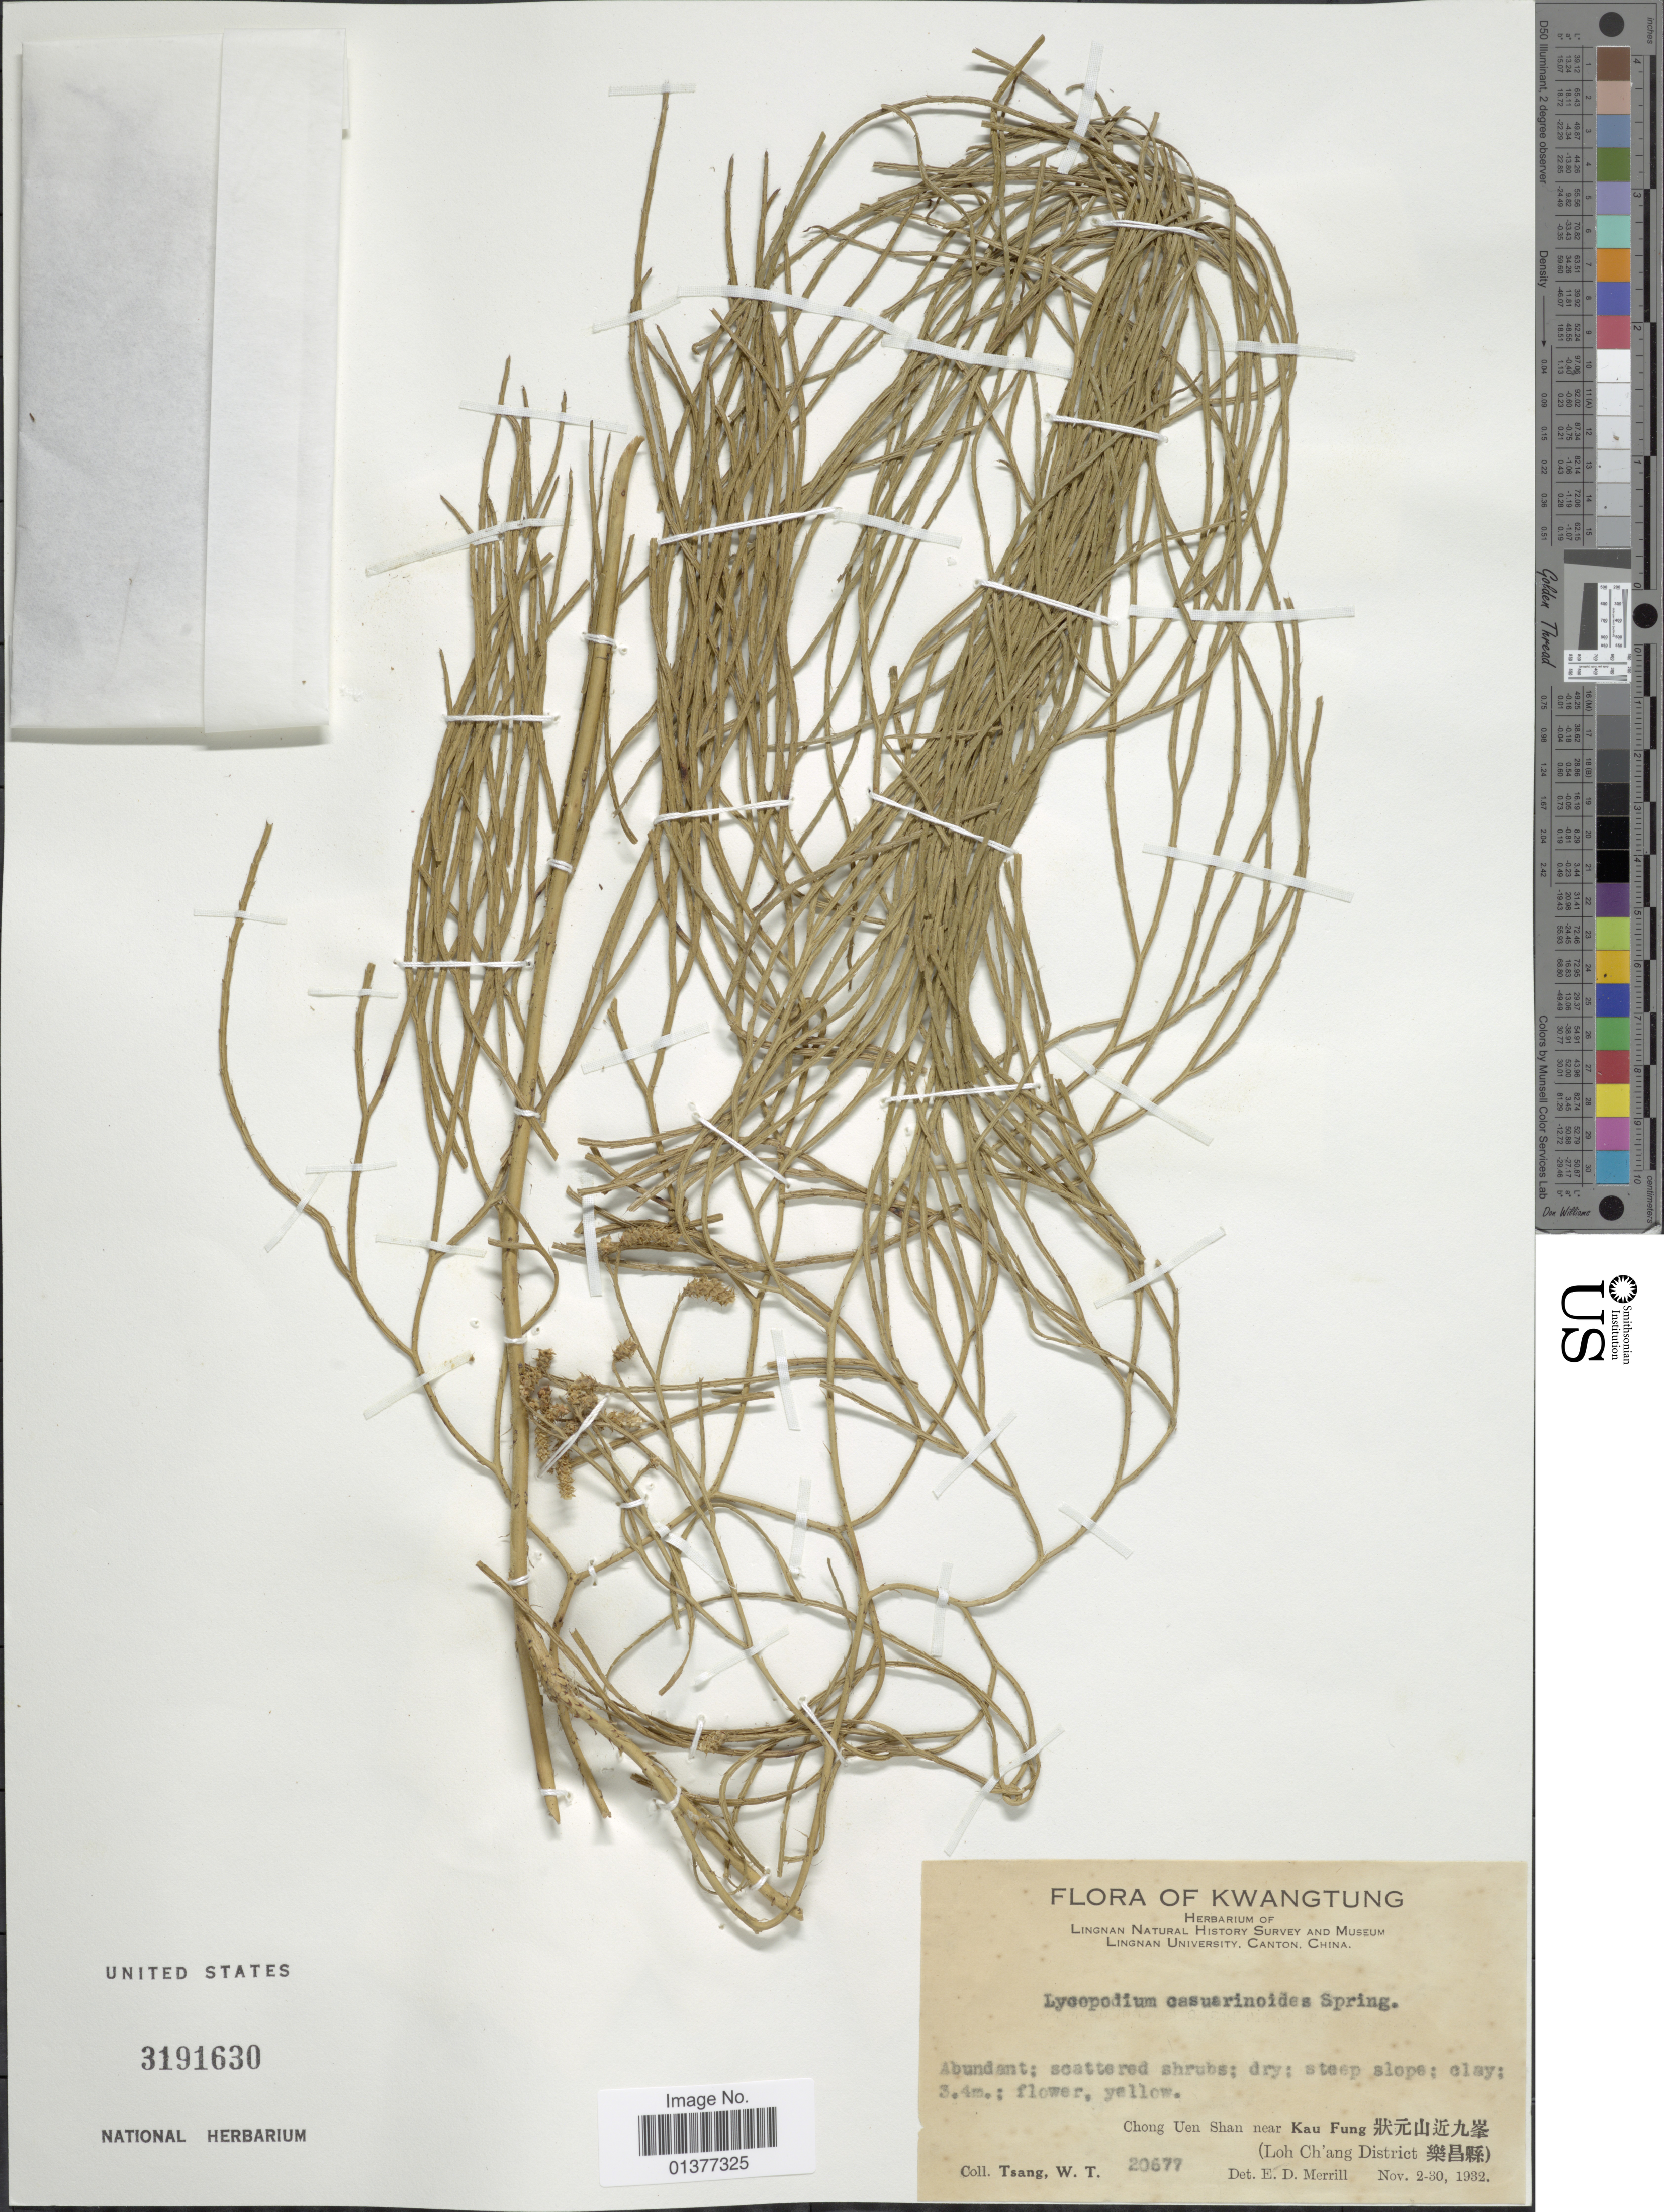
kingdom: Plantae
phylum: Tracheophyta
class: Lycopodiopsida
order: Lycopodiales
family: Lycopodiaceae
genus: Lycopodiastrum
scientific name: Lycopodiastrum casuarinoides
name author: (Spring) Holub ex R.D. Dixit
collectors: W. T. Tsang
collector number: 20677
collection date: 1932-11-02/1932-11-30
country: China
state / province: Guangdong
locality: Kwangtung, Chong Uen Shan near Kau Fung, Loh Ch'ang District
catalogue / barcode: US 3191630